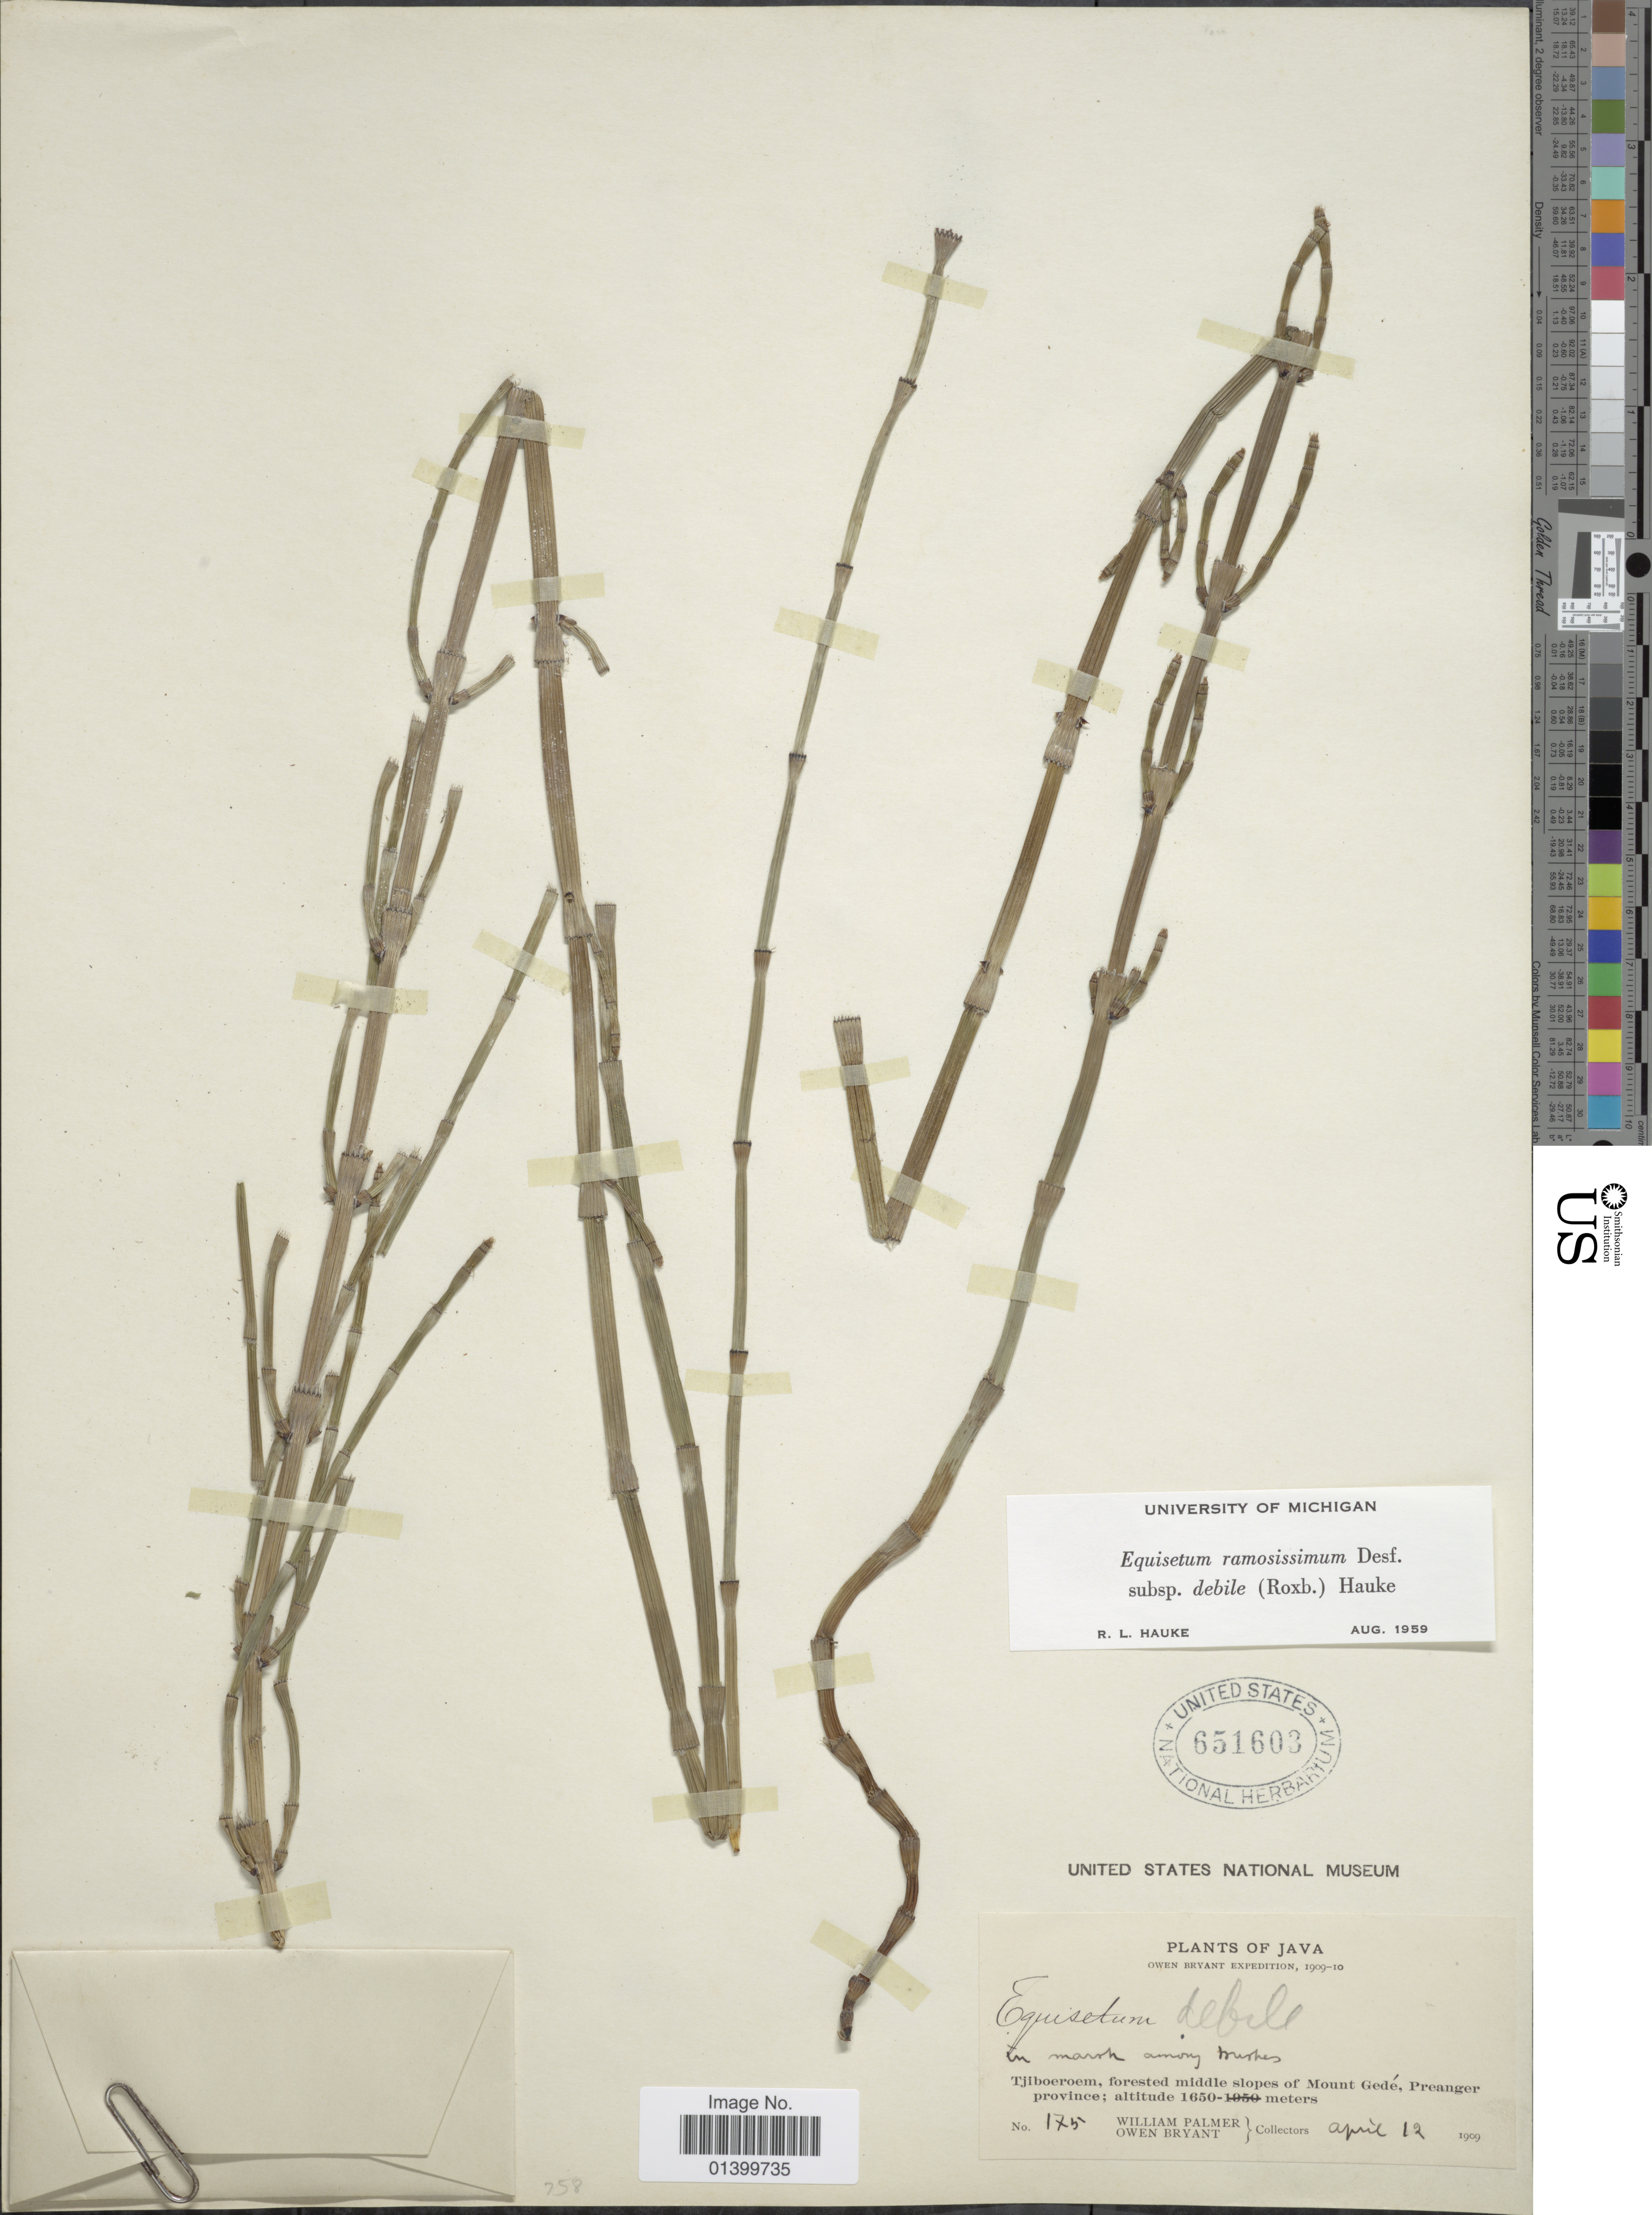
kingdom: Plantae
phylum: Tracheophyta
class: Polypodiopsida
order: Equisetales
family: Equisetaceae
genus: Equisetum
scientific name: Equisetum ramosissimum subsp. debile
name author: (Roxb. ex Vaucher) Hauke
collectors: W. Palmer & O. Bryant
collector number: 175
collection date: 1909-04-12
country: Indonesia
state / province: Java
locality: Plants of Java. Tjiboeroem, forested middle slopes of Mount Gedé, Preanger province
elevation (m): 1650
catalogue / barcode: US 651603